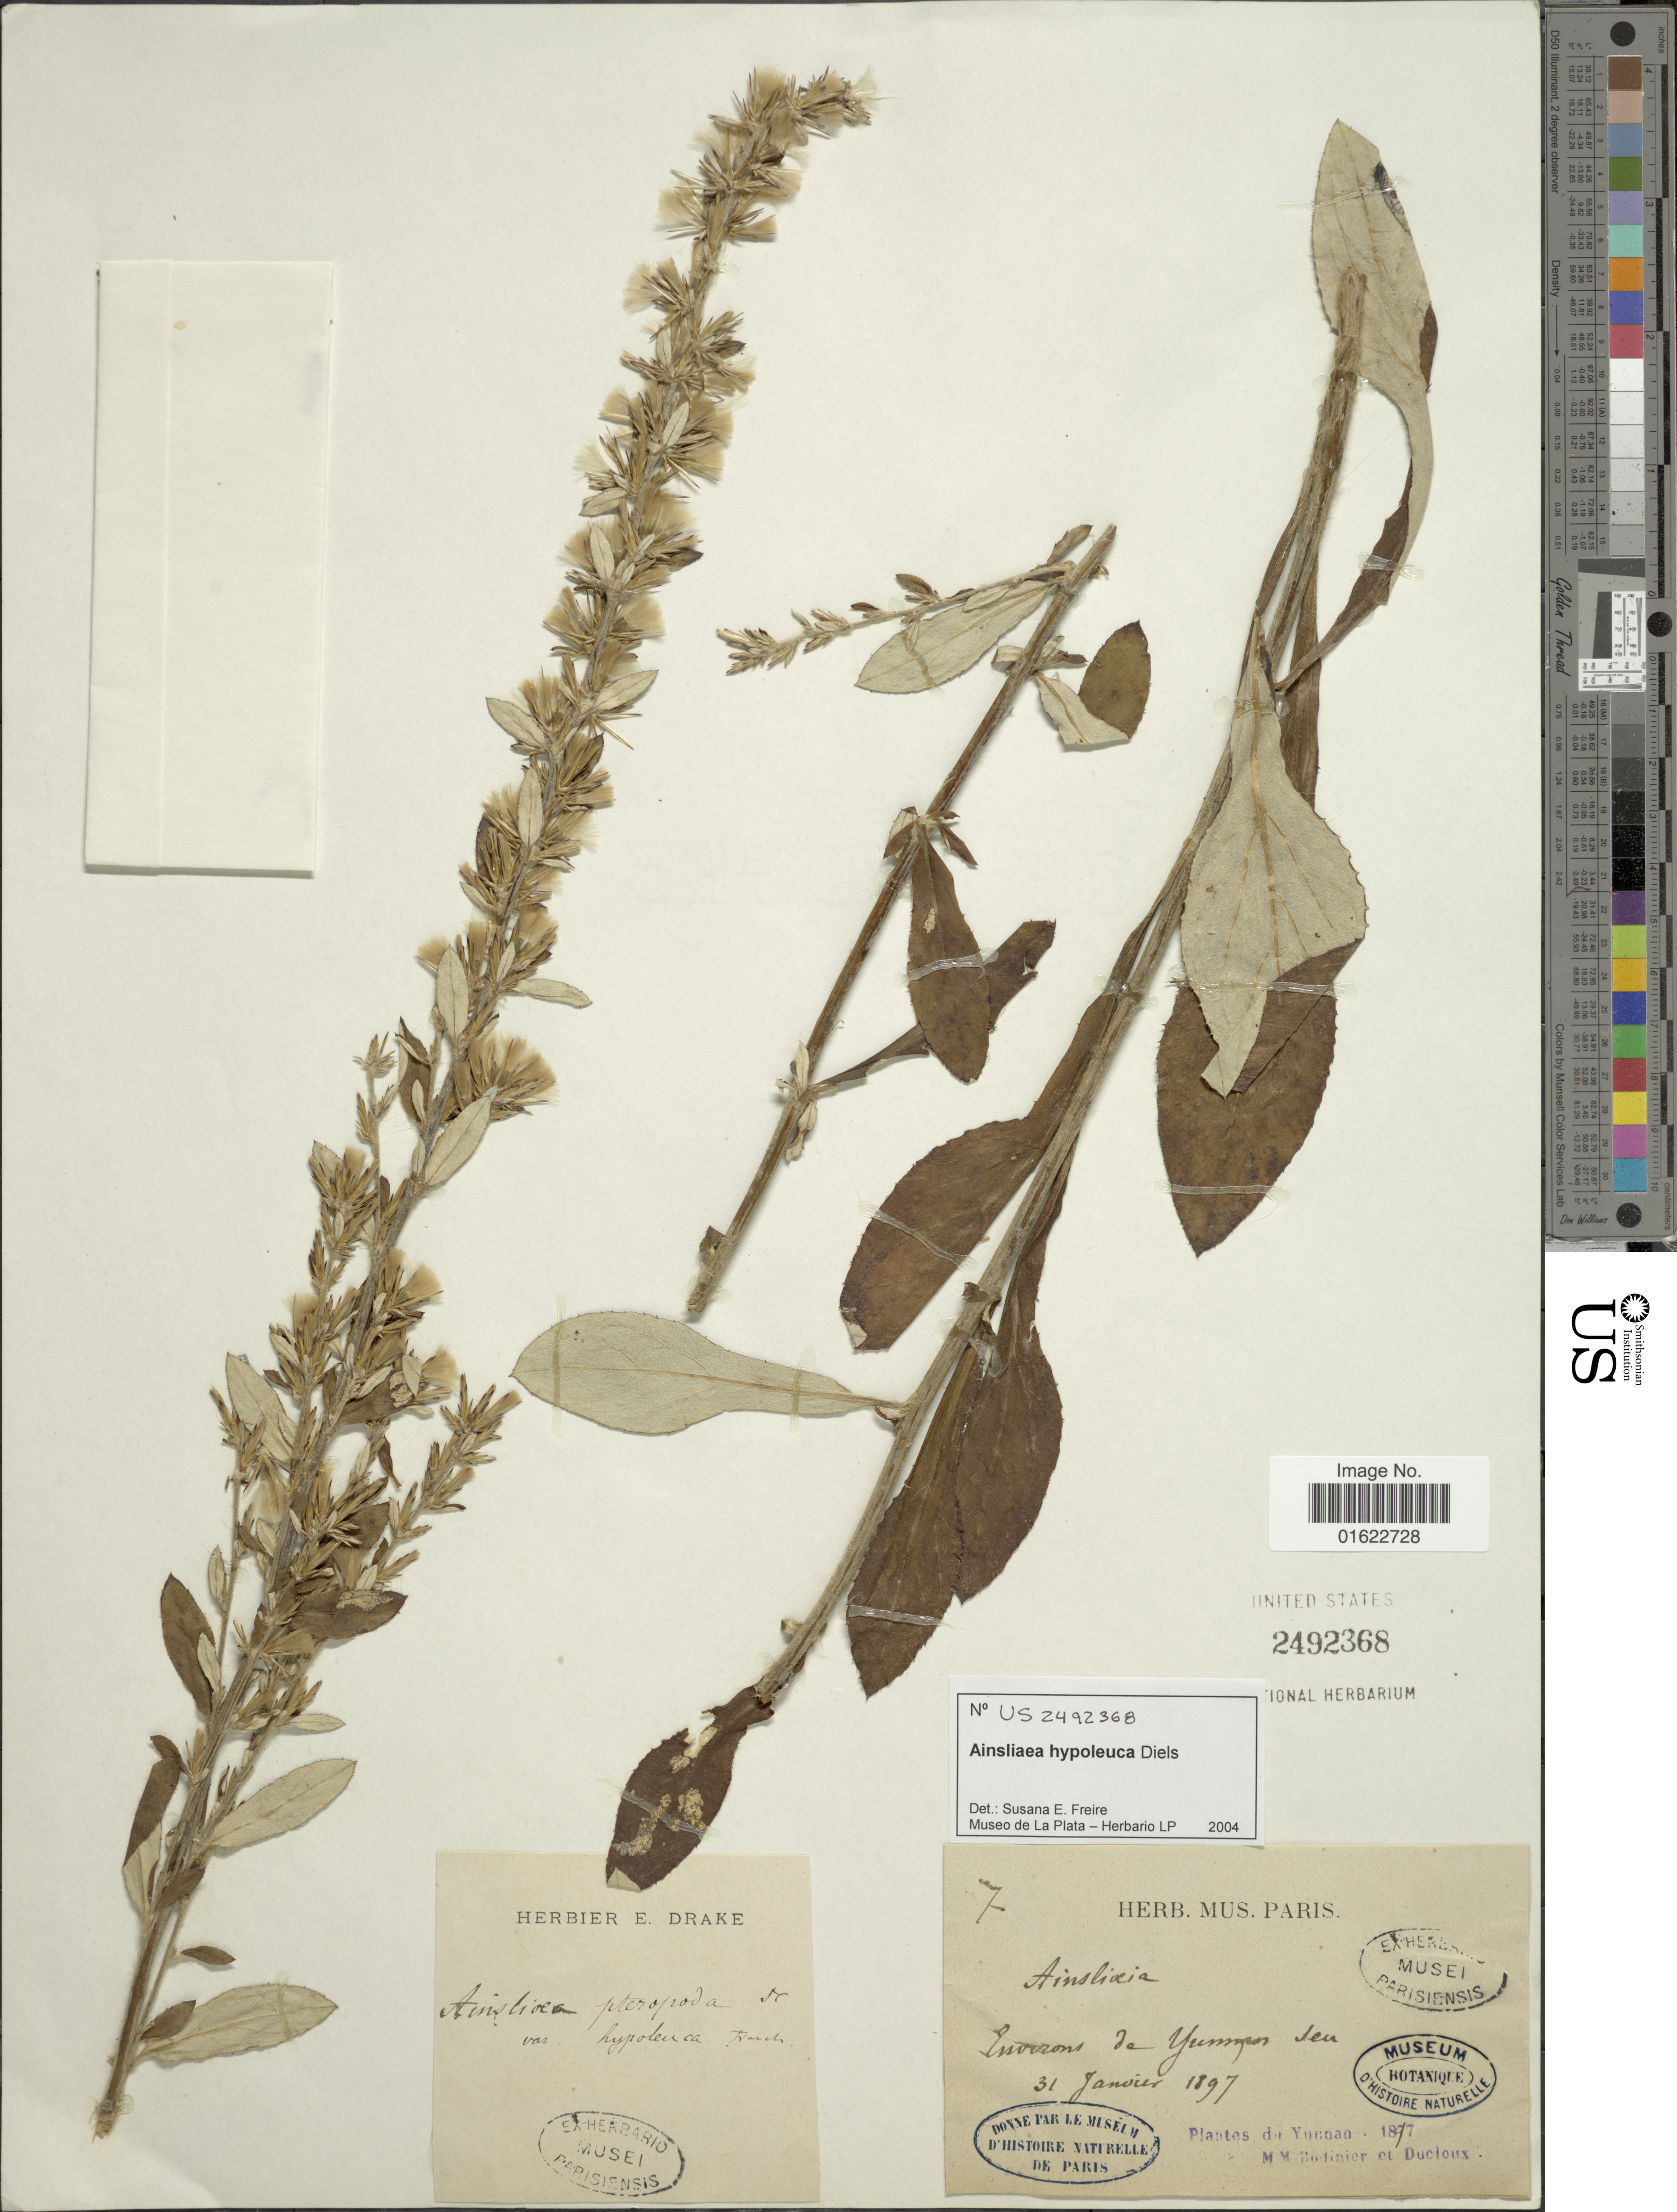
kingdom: Plantae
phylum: Tracheophyta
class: Magnoliopsida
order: Asterales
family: Asteraceae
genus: Ainsliaea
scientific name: Ainsliaea hypoleuca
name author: Diels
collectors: E. M. Bodinier & -. Ducloux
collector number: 7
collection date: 1897-01-31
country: China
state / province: Yunnan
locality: Environs de Yunngres sen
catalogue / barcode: US 2492368